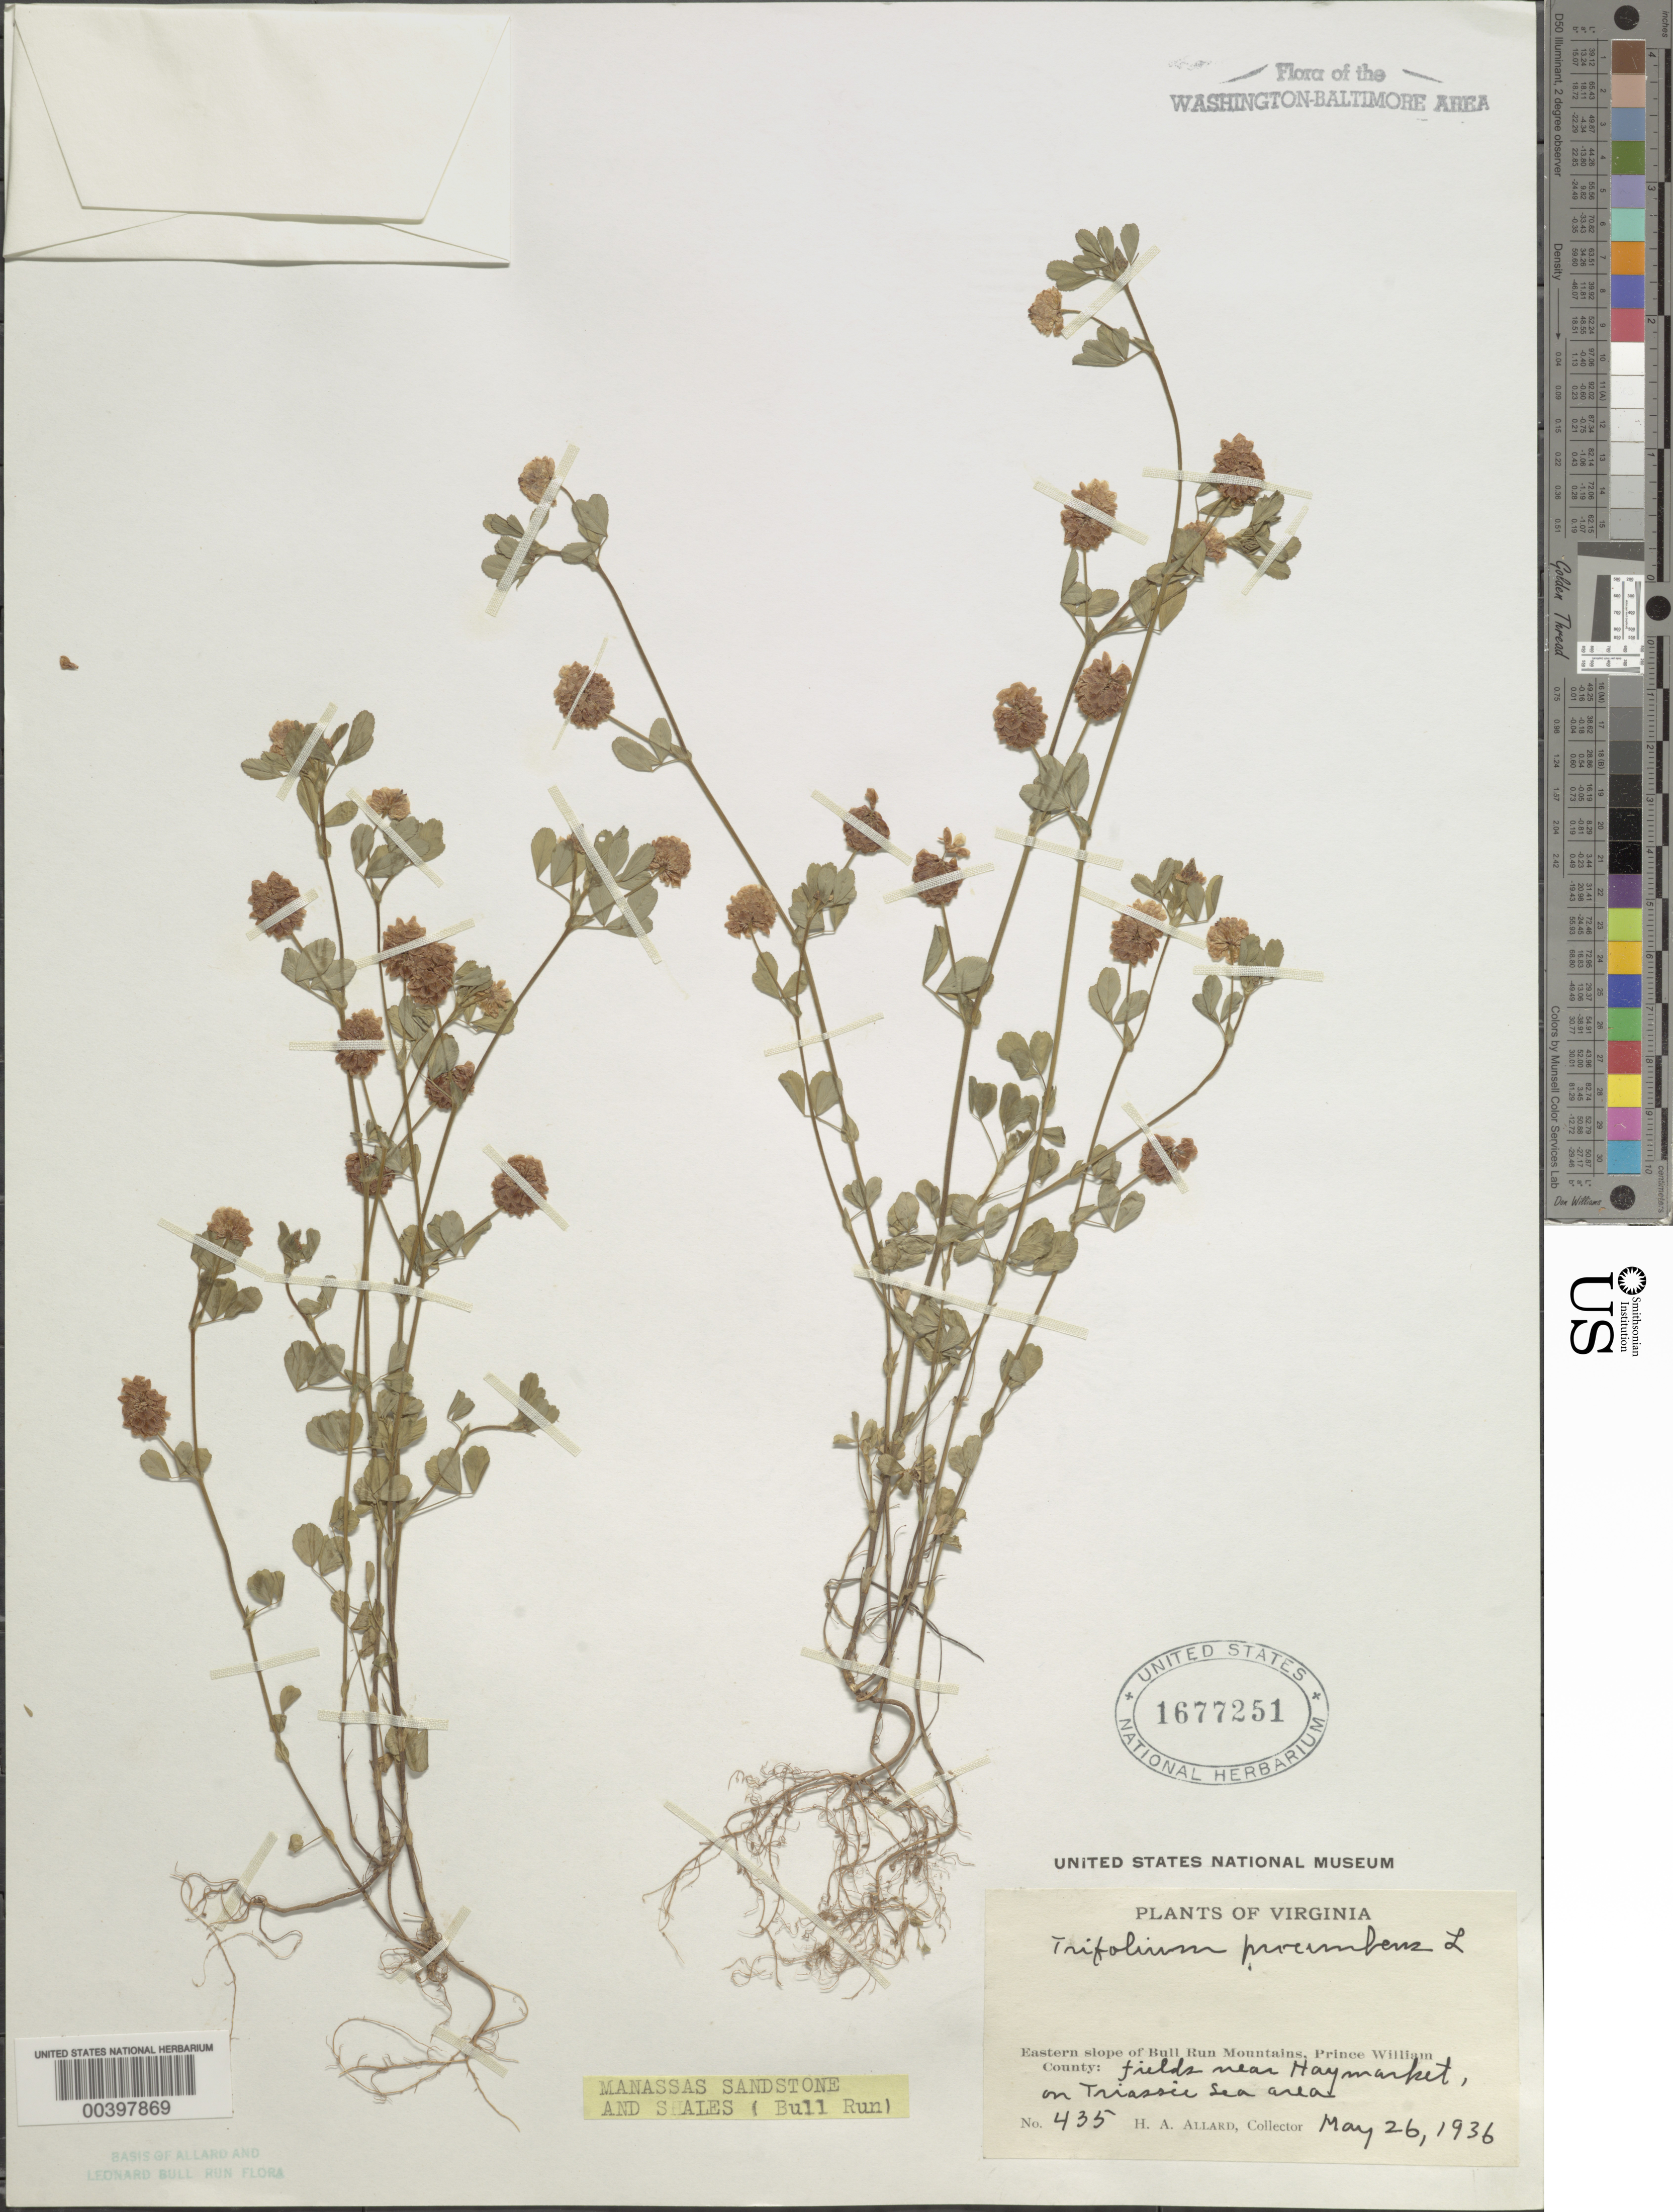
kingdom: Plantae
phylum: Tracheophyta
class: Magnoliopsida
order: Fabales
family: Fabaceae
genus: Trifolium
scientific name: Trifolium campestre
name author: Schreb.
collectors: H. A. Allard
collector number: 435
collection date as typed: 26 May 1936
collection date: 1936-05-26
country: United States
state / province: Virginia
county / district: Prince William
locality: Haymarket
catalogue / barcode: US 1677251